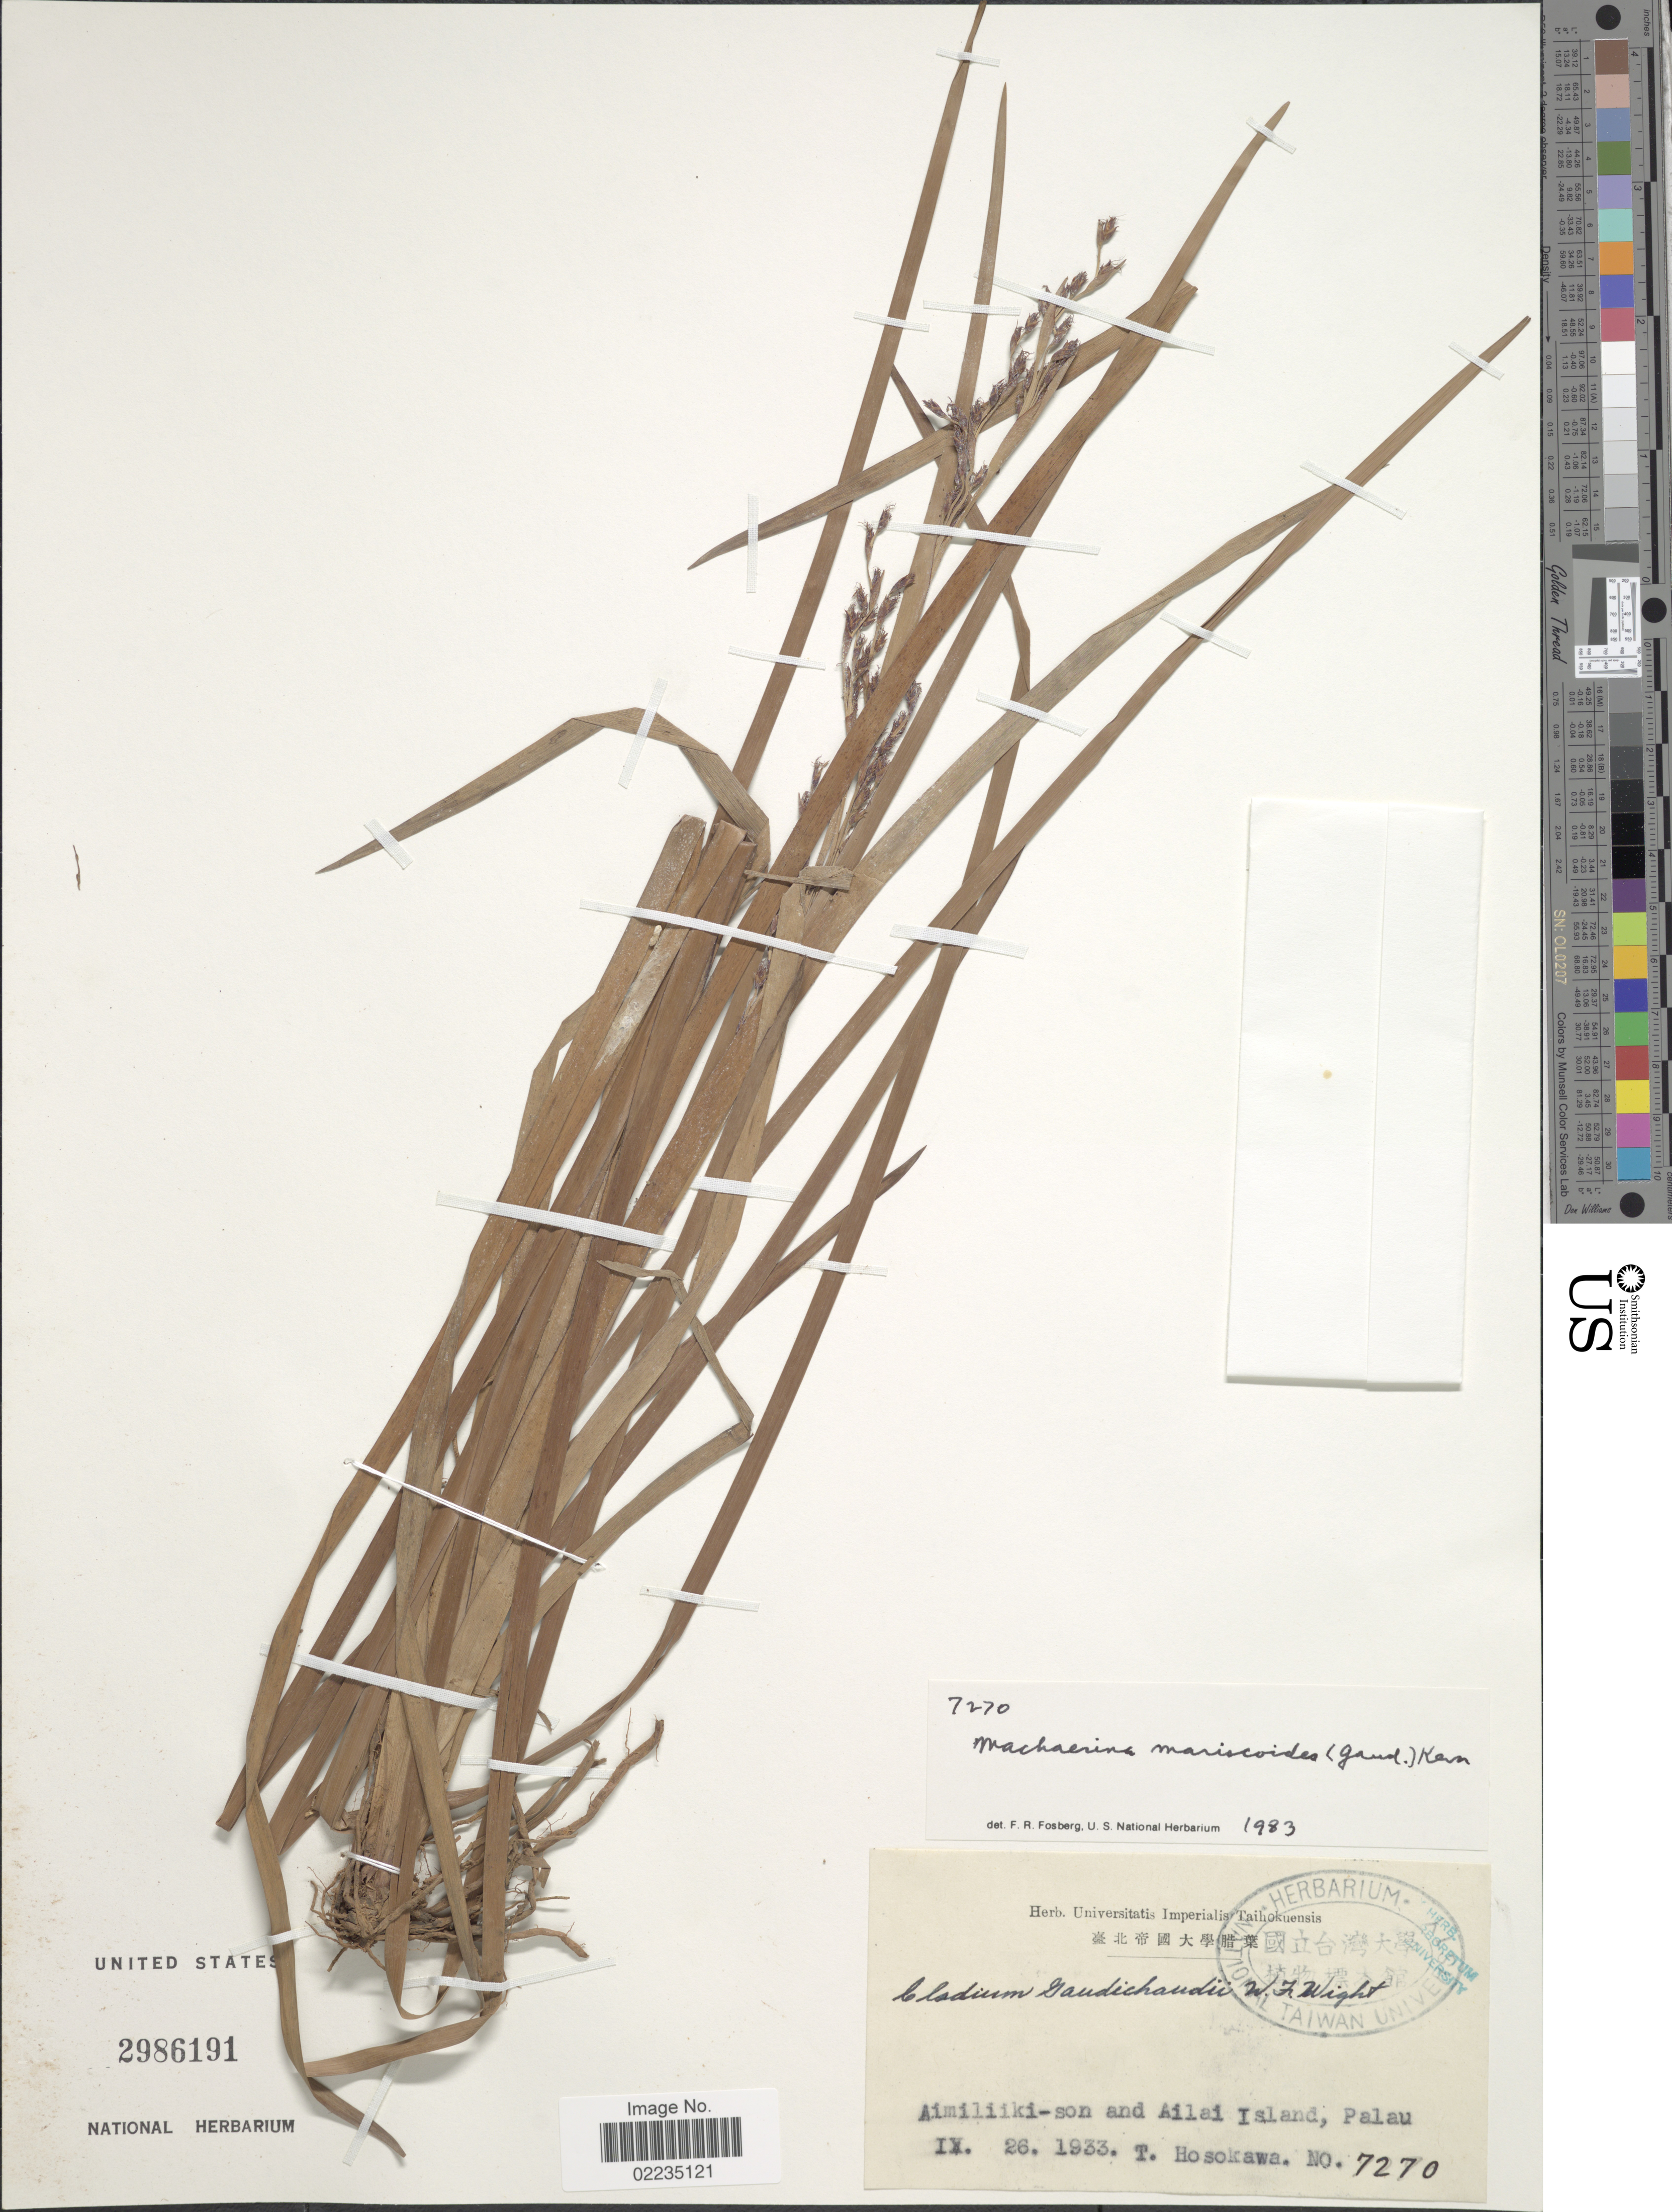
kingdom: Plantae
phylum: Tracheophyta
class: Liliopsida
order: Poales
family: Cyperaceae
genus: Machaerina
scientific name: Machaerina mariscoides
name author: (Gaudich.) J. Kern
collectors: T. Hosokawa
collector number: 7270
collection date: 1933-09-26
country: Palau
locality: Aimiliiki-son and Ailai Island, Palau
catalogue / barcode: US 2986191